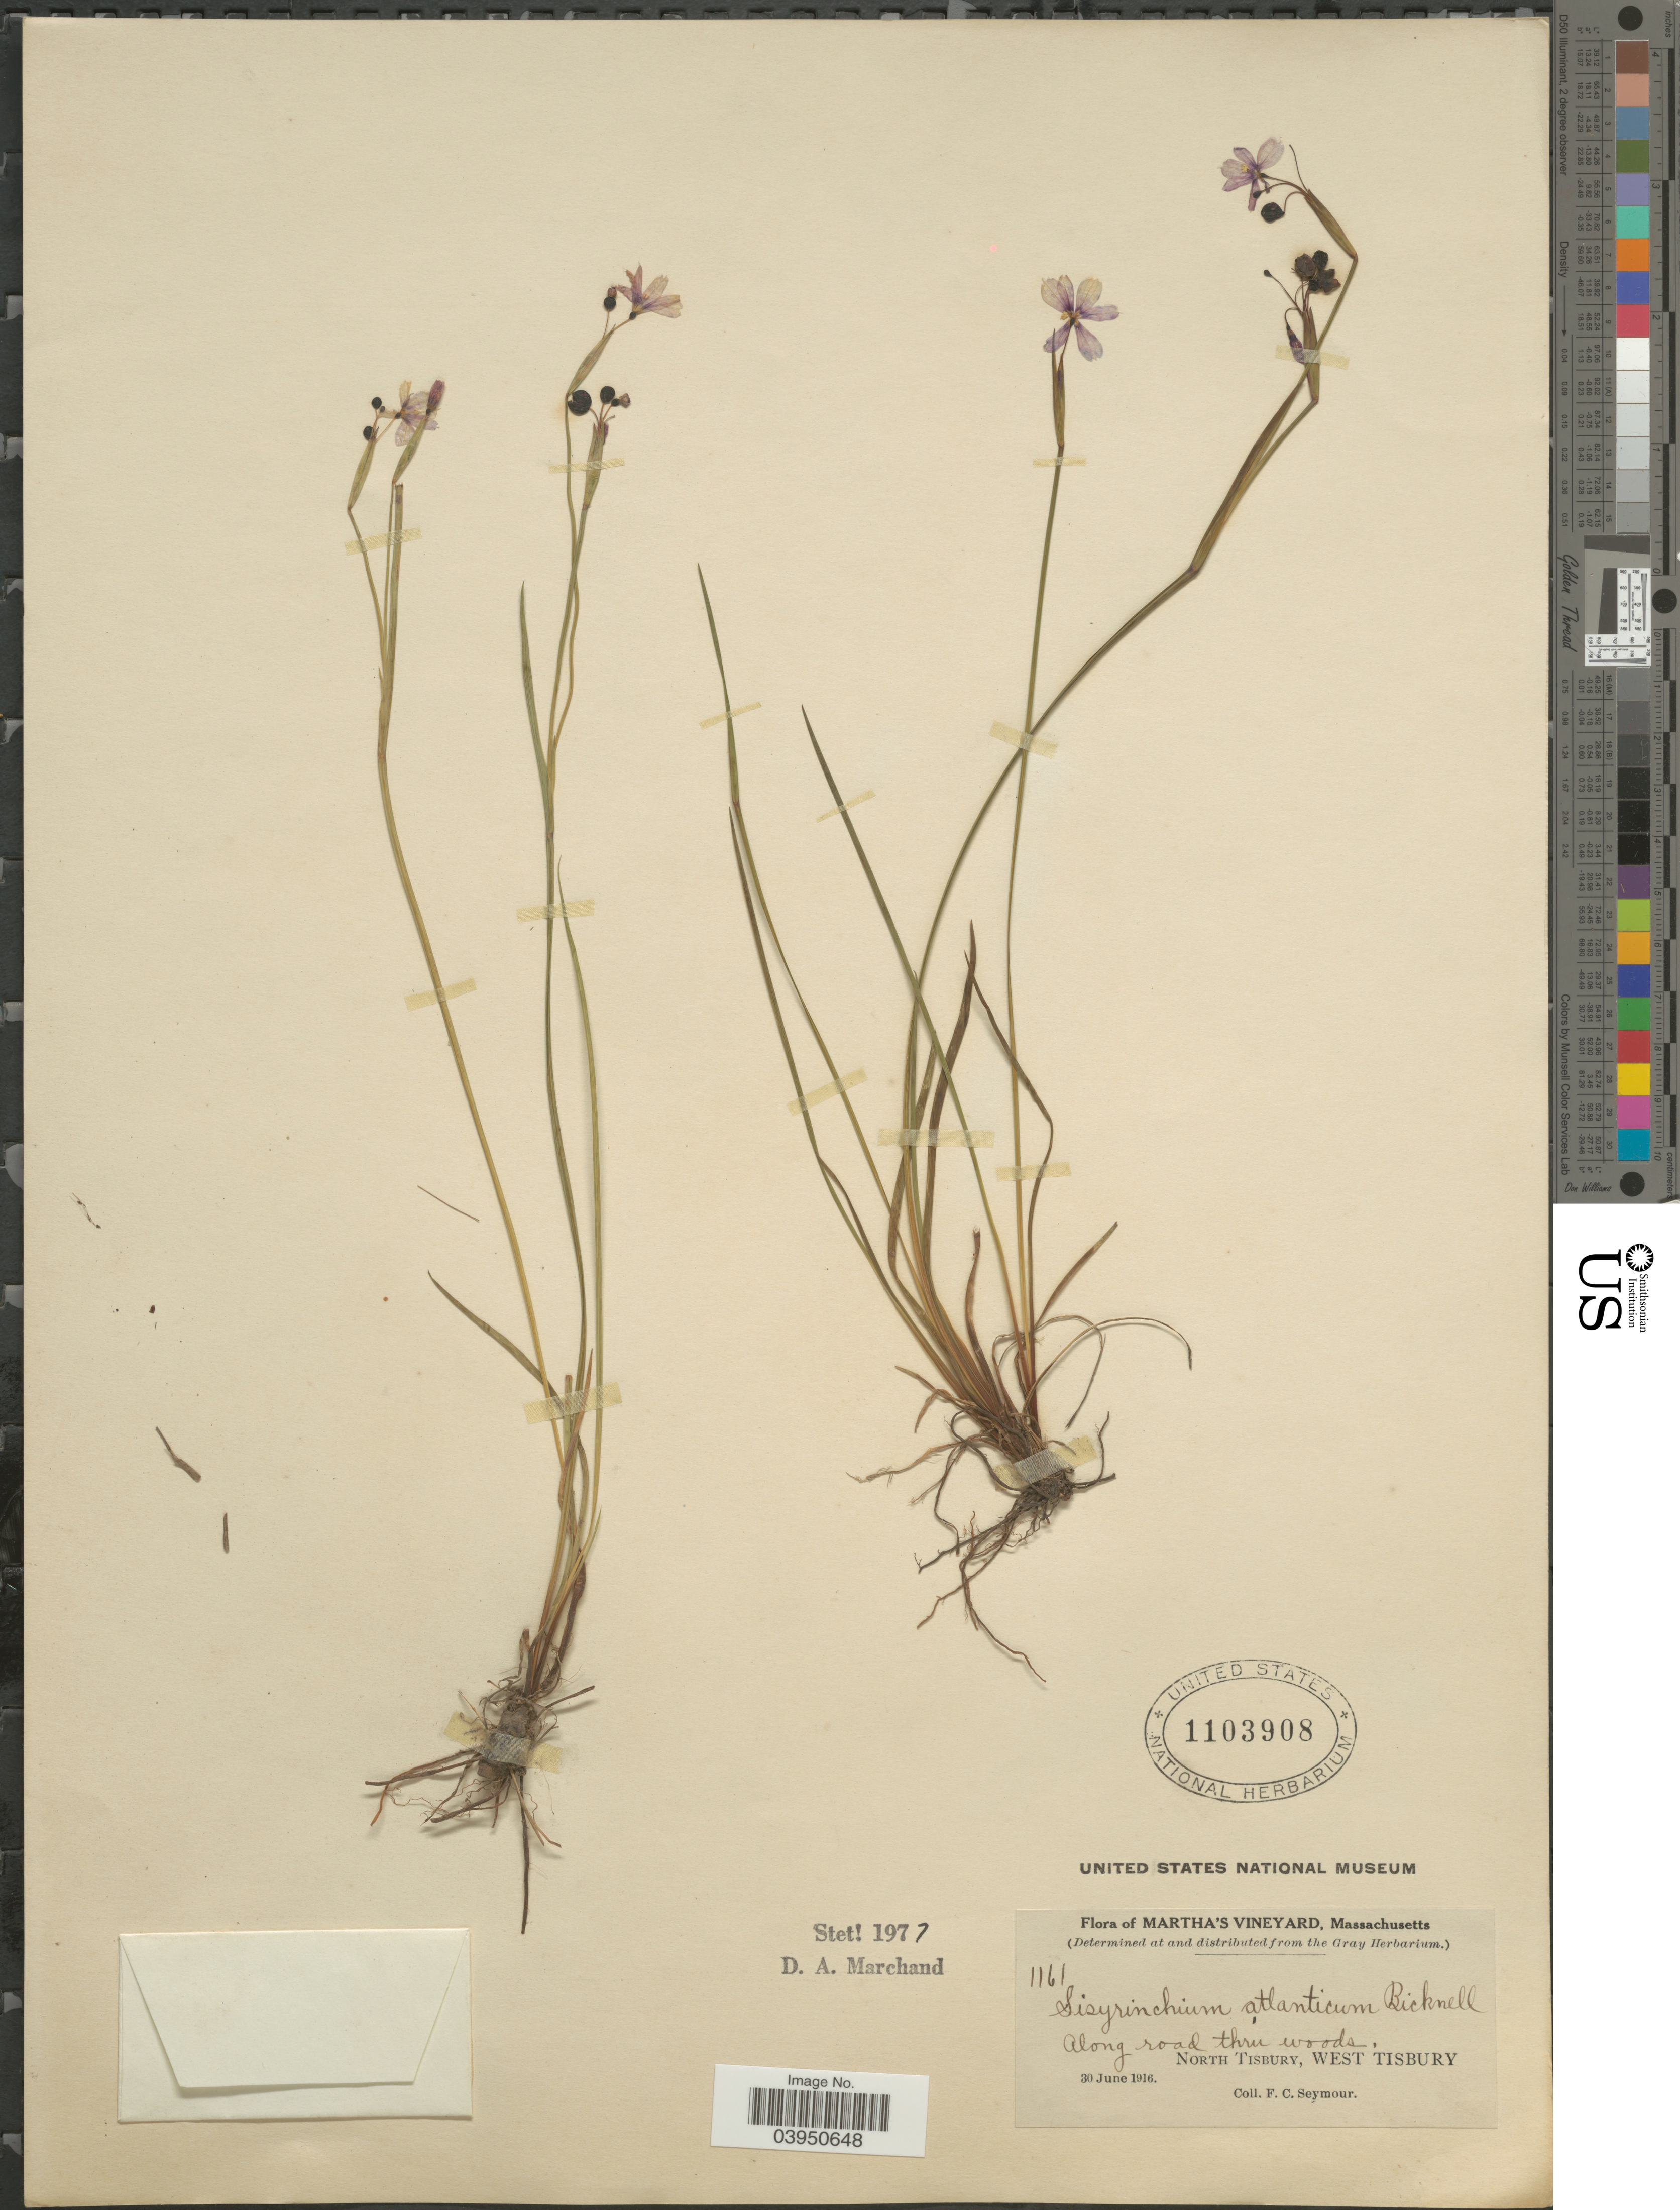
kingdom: Plantae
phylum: Tracheophyta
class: Liliopsida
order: Asparagales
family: Iridaceae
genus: Sisyrinchium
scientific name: Sisyrinchium atlanticum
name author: E.P. Bicknell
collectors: F. C. Seymour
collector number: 1161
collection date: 1916-06-30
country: United States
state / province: Massachusetts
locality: Martha's Vineyard. Along road thru woods. North Tisbury, West Tisbury.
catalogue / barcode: US 1103908